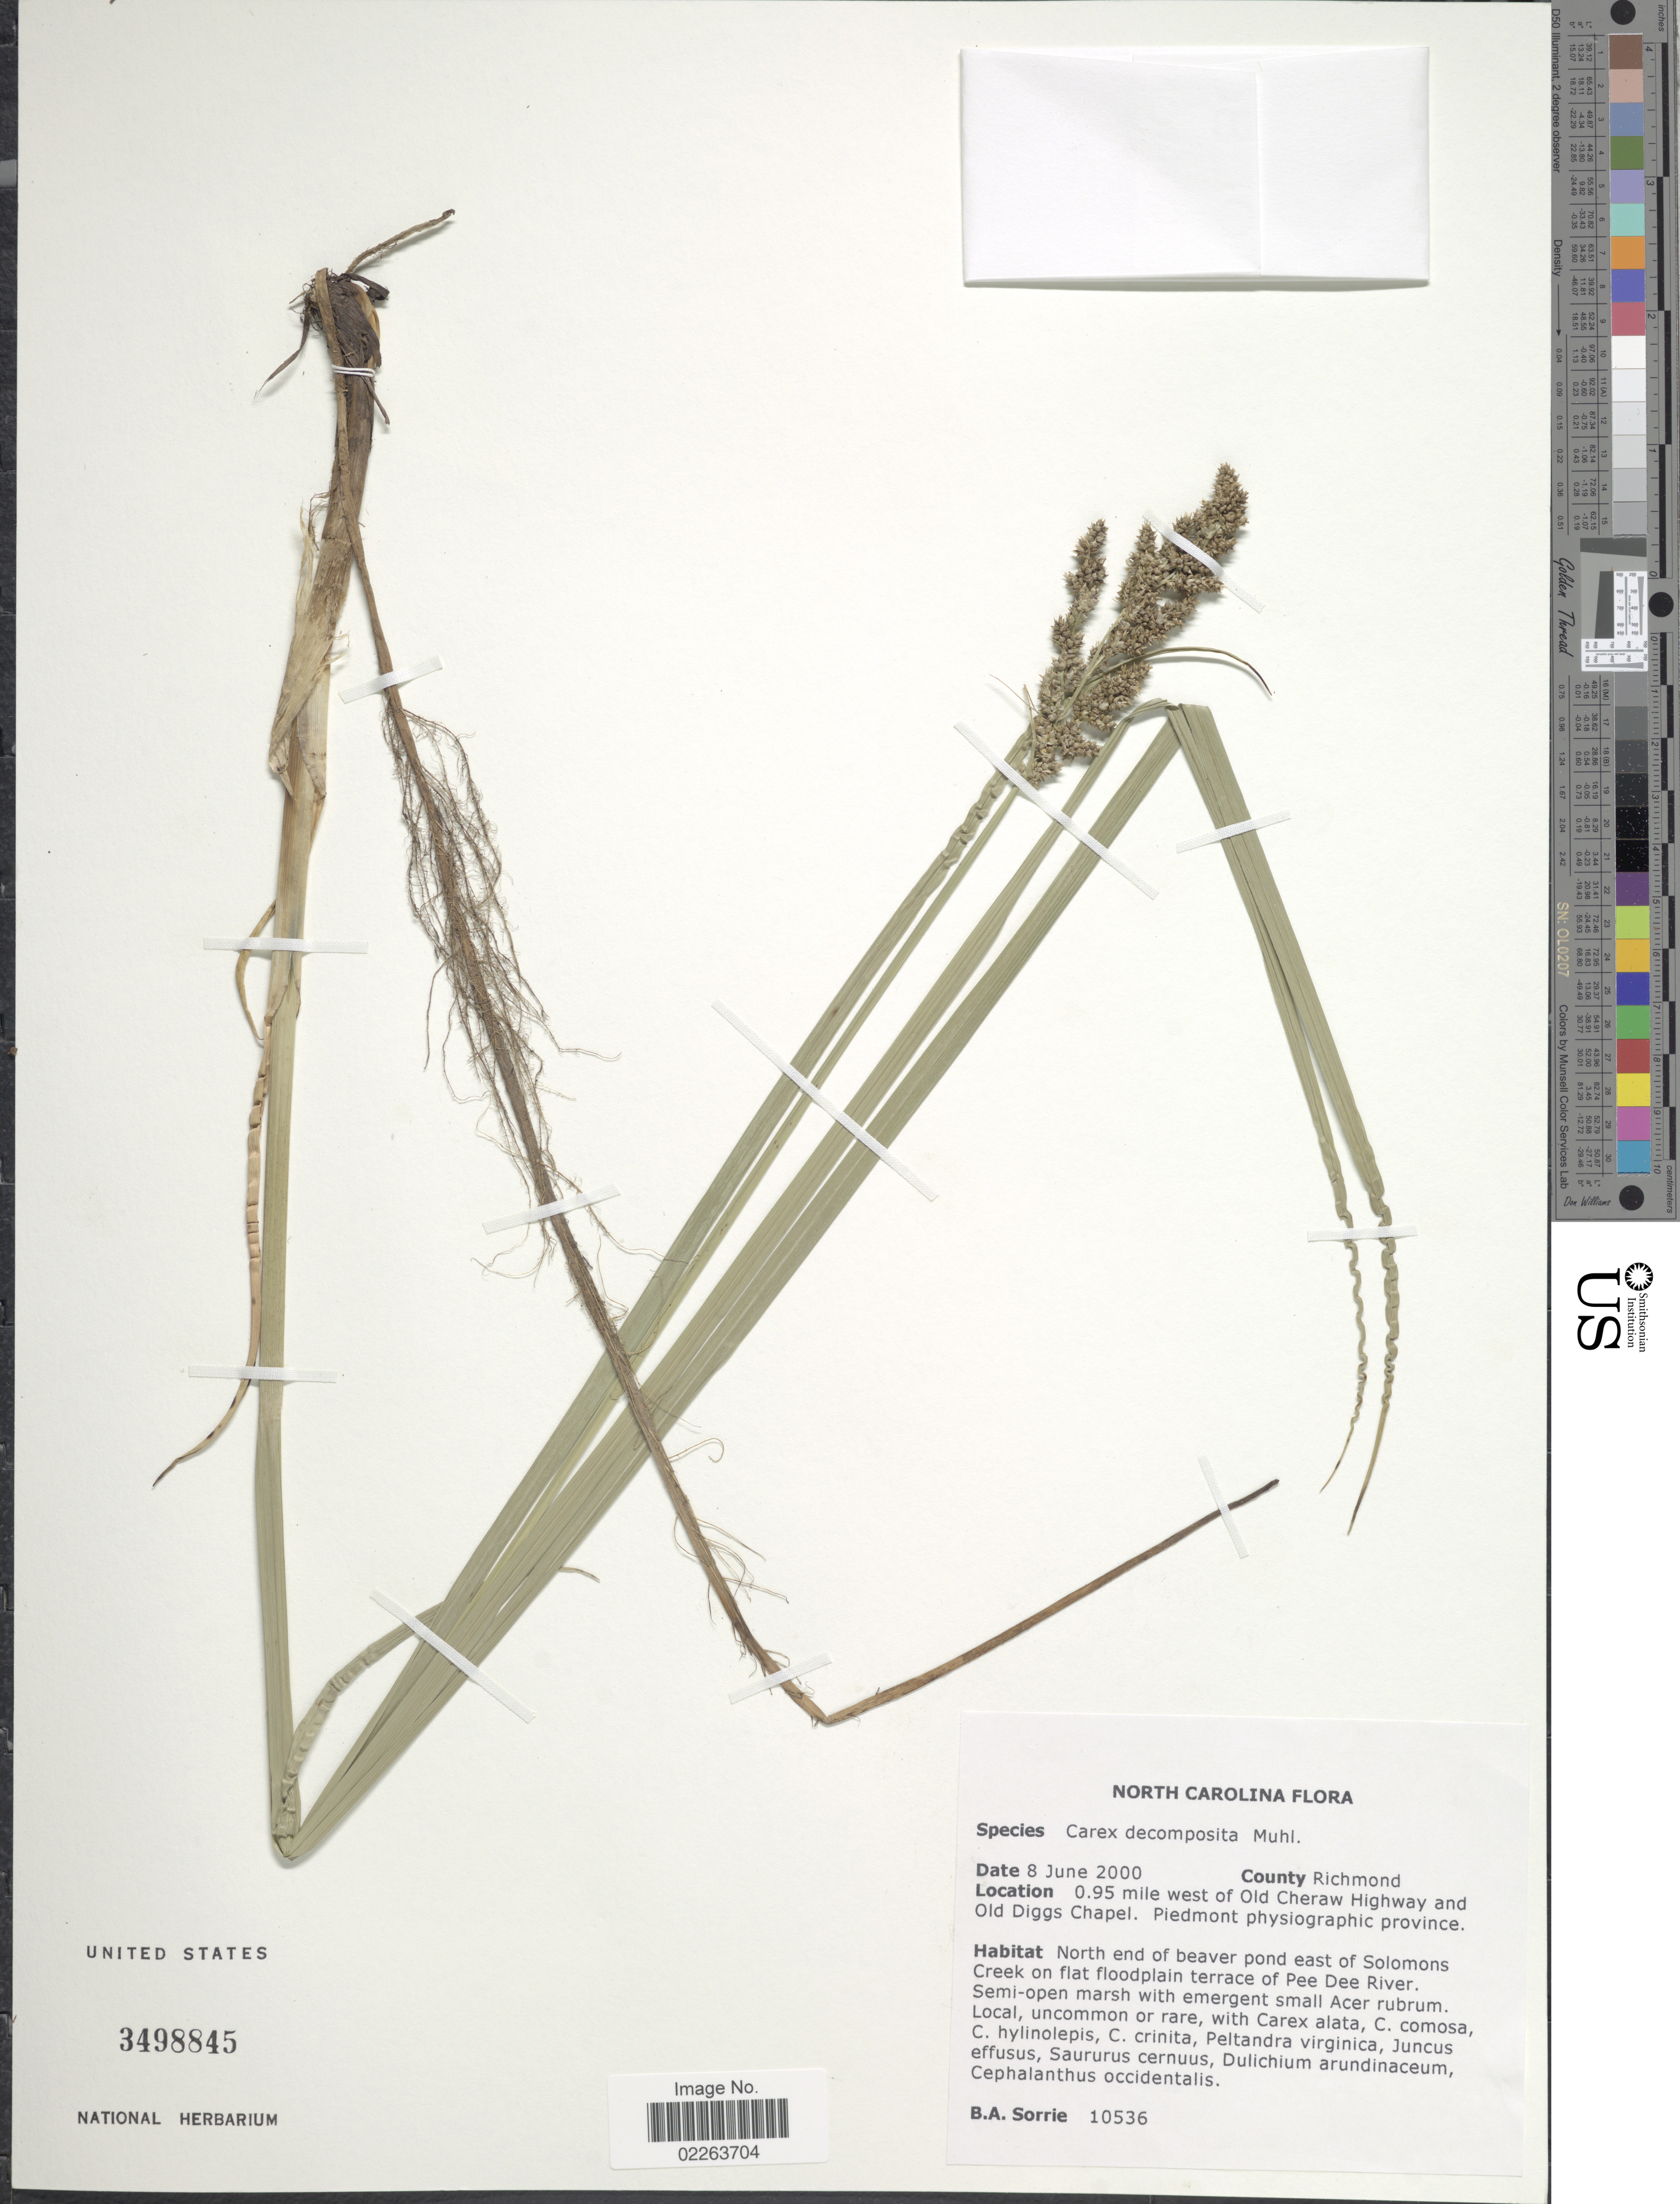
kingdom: Plantae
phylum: Tracheophyta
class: Liliopsida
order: Poales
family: Cyperaceae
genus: Carex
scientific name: Carex decomposita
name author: Muhl.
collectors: B. Sorrie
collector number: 10536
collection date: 2000-06-08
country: United States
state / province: North Carolina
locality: County Richmond, 0.95 mile west of Old Cheraw Highway and Old Diggs Chapel. Piedmont physiographic province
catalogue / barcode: US 3498845